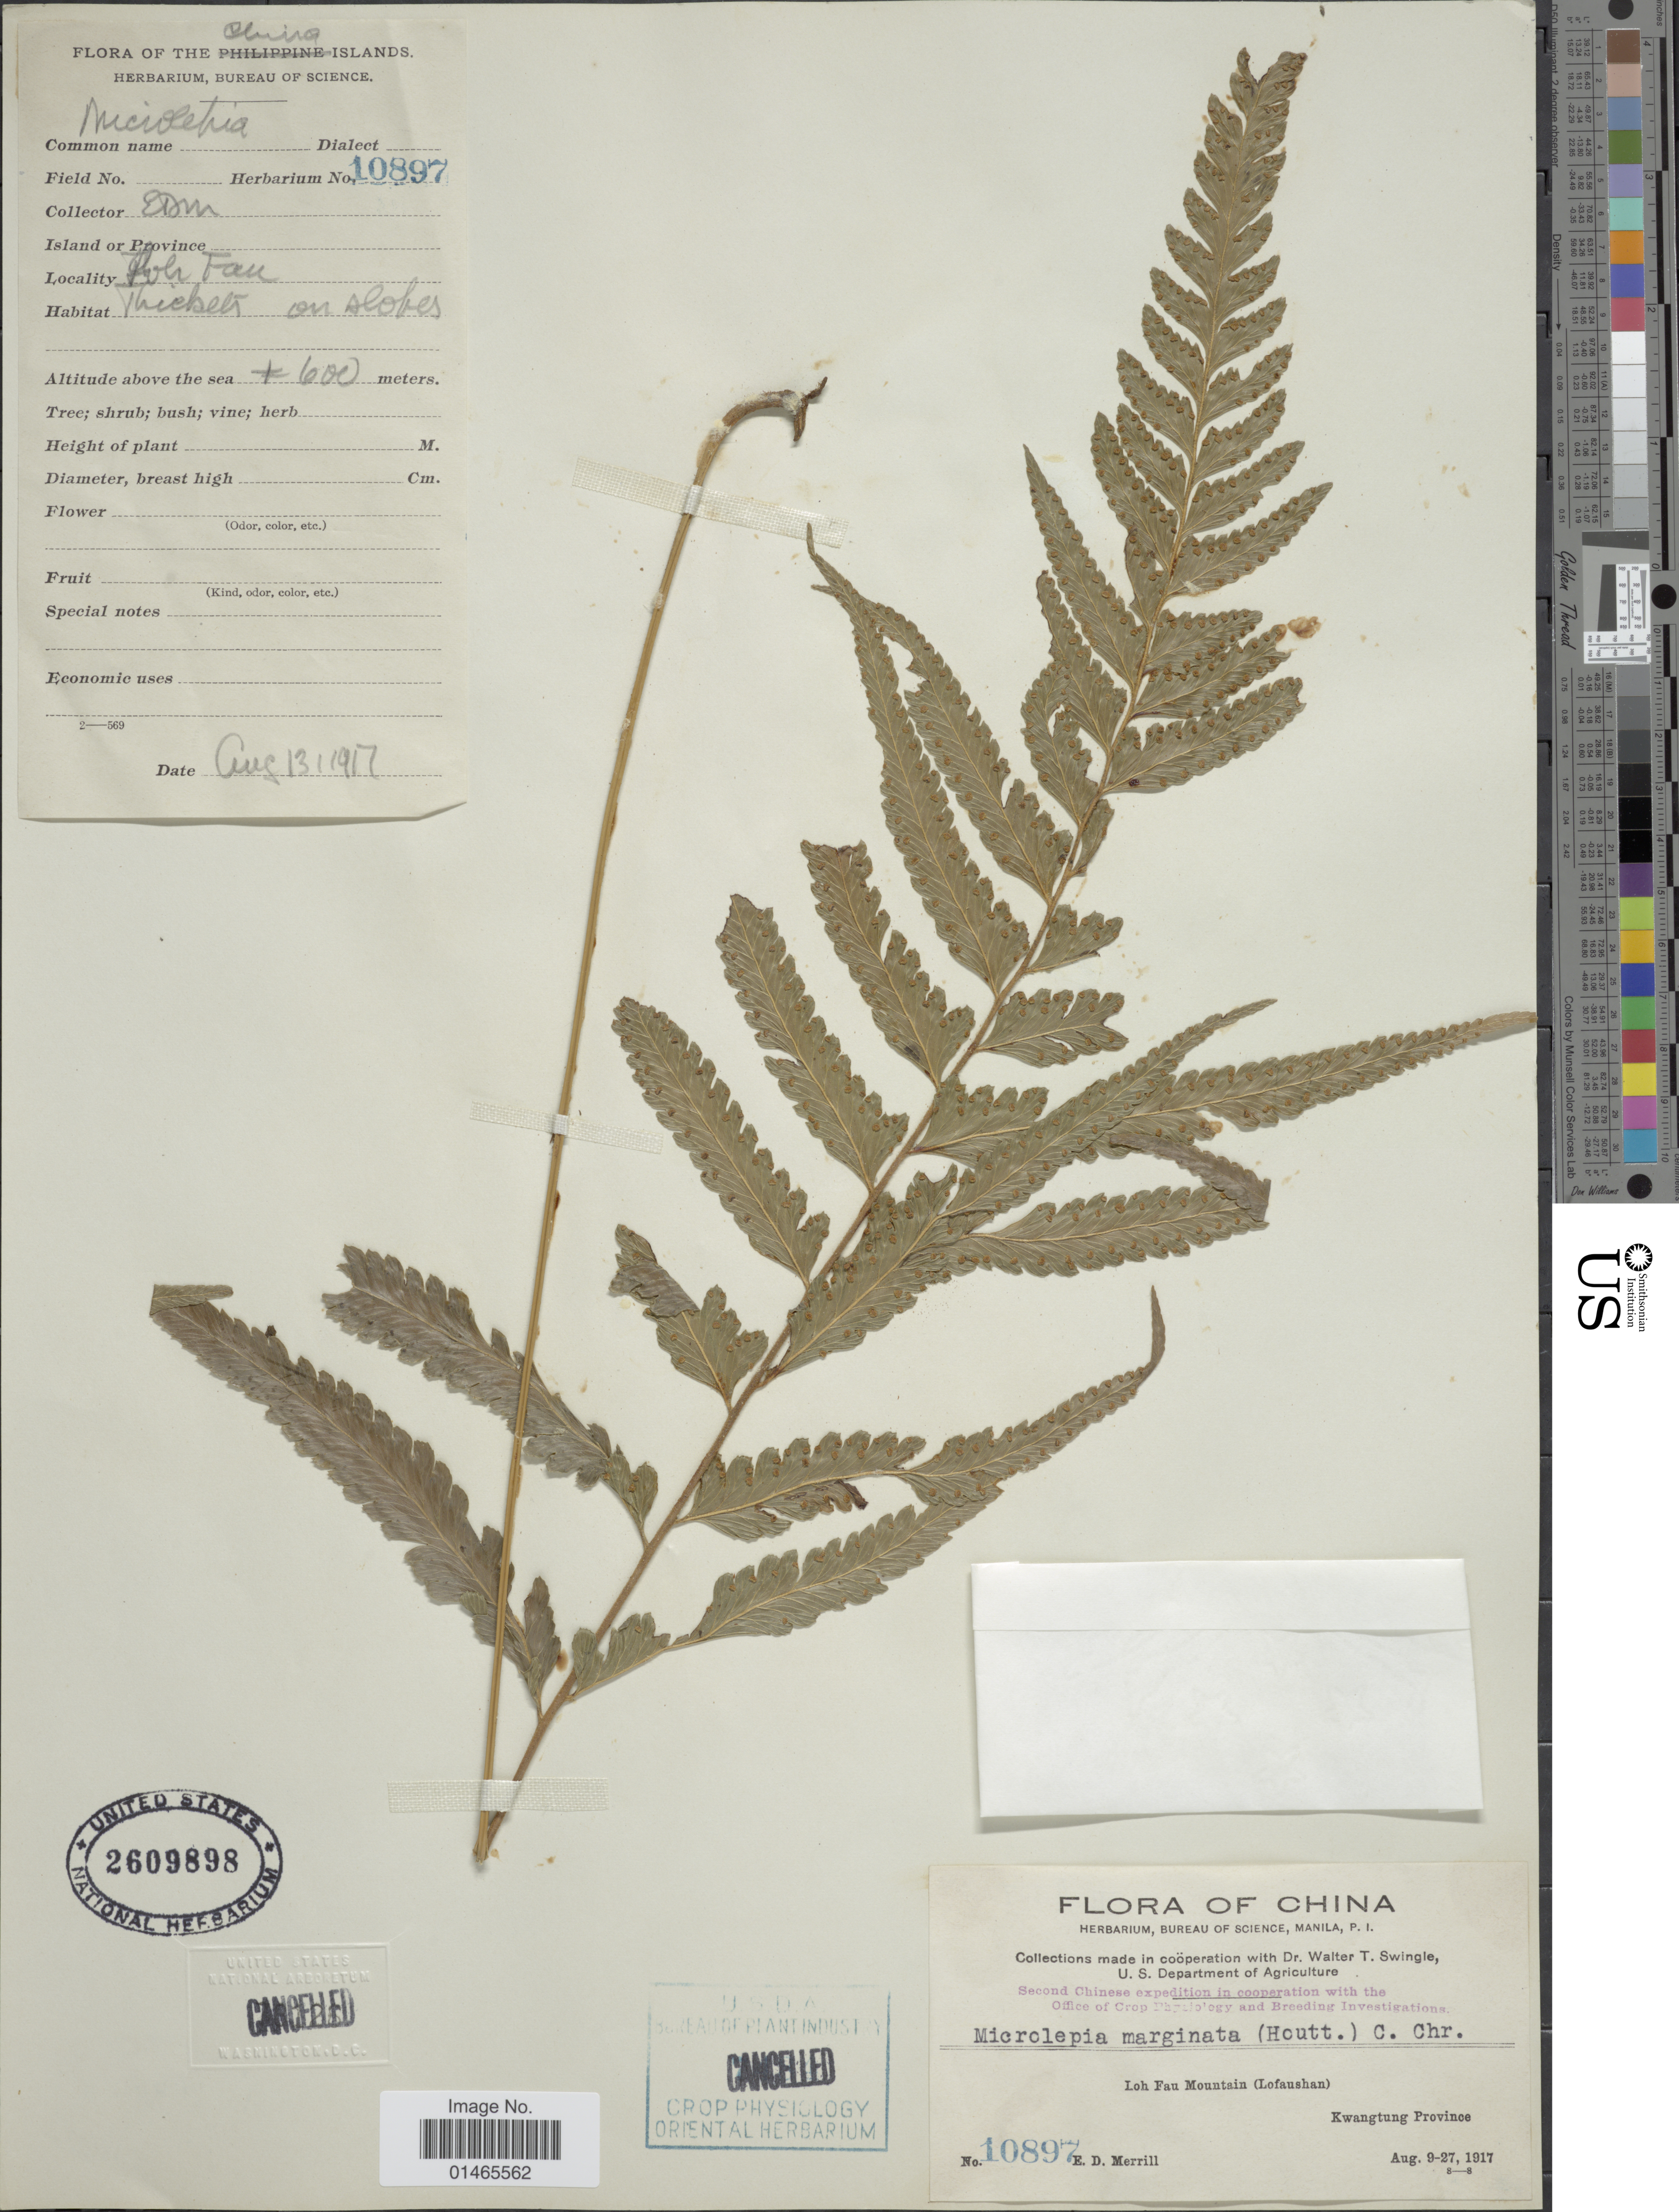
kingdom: Plantae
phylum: Tracheophyta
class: Polypodiopsida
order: Polypodiales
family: Dennstaedtiaceae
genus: Microlepia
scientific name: Microlepia marginata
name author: (Houtt.) C. Chr.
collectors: E. D. Merrill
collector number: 10897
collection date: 1917-08-09/1917-08-27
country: China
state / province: Guangdong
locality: Loh Fau Mountain, (Lofaushan), Kwangtung Province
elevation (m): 600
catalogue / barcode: US 2609898